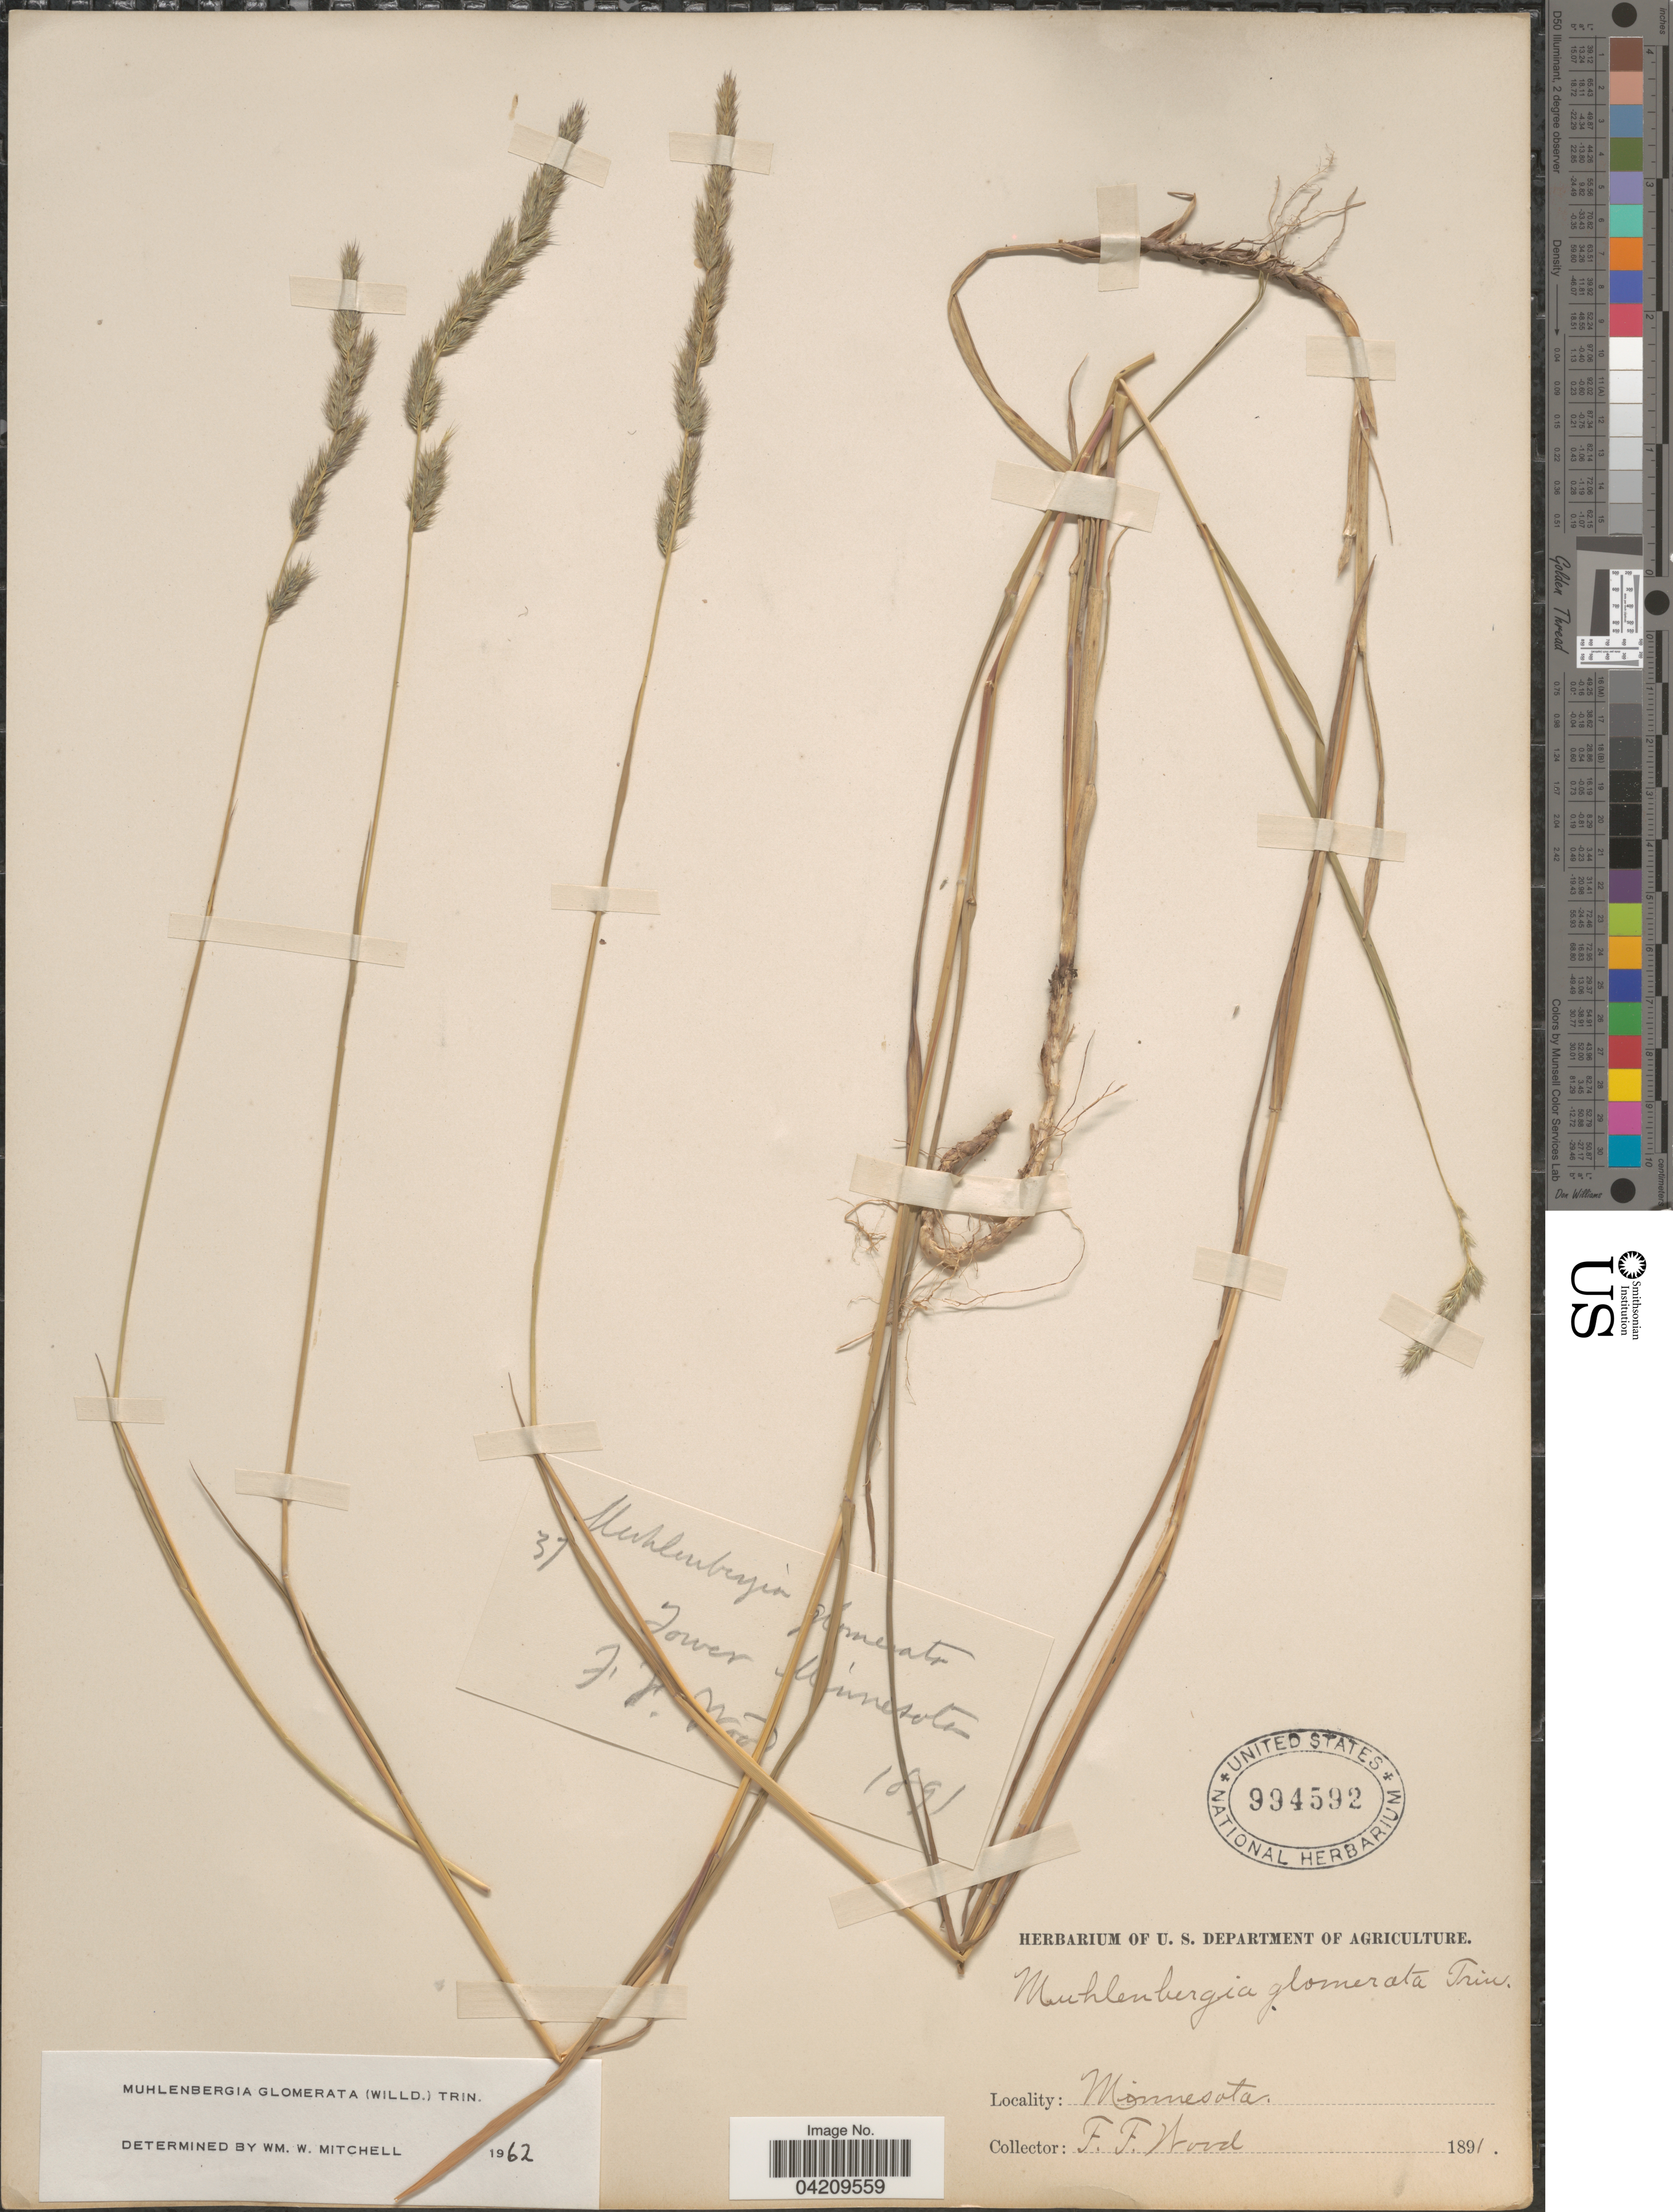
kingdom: Plantae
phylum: Tracheophyta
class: Liliopsida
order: Poales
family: Poaceae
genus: Muhlenbergia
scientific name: Muhlenbergia glomerata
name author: (Willd.) Trin.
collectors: F. Wood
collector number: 37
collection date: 1891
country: United States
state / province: Minnesota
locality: Tower.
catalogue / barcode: US 994592